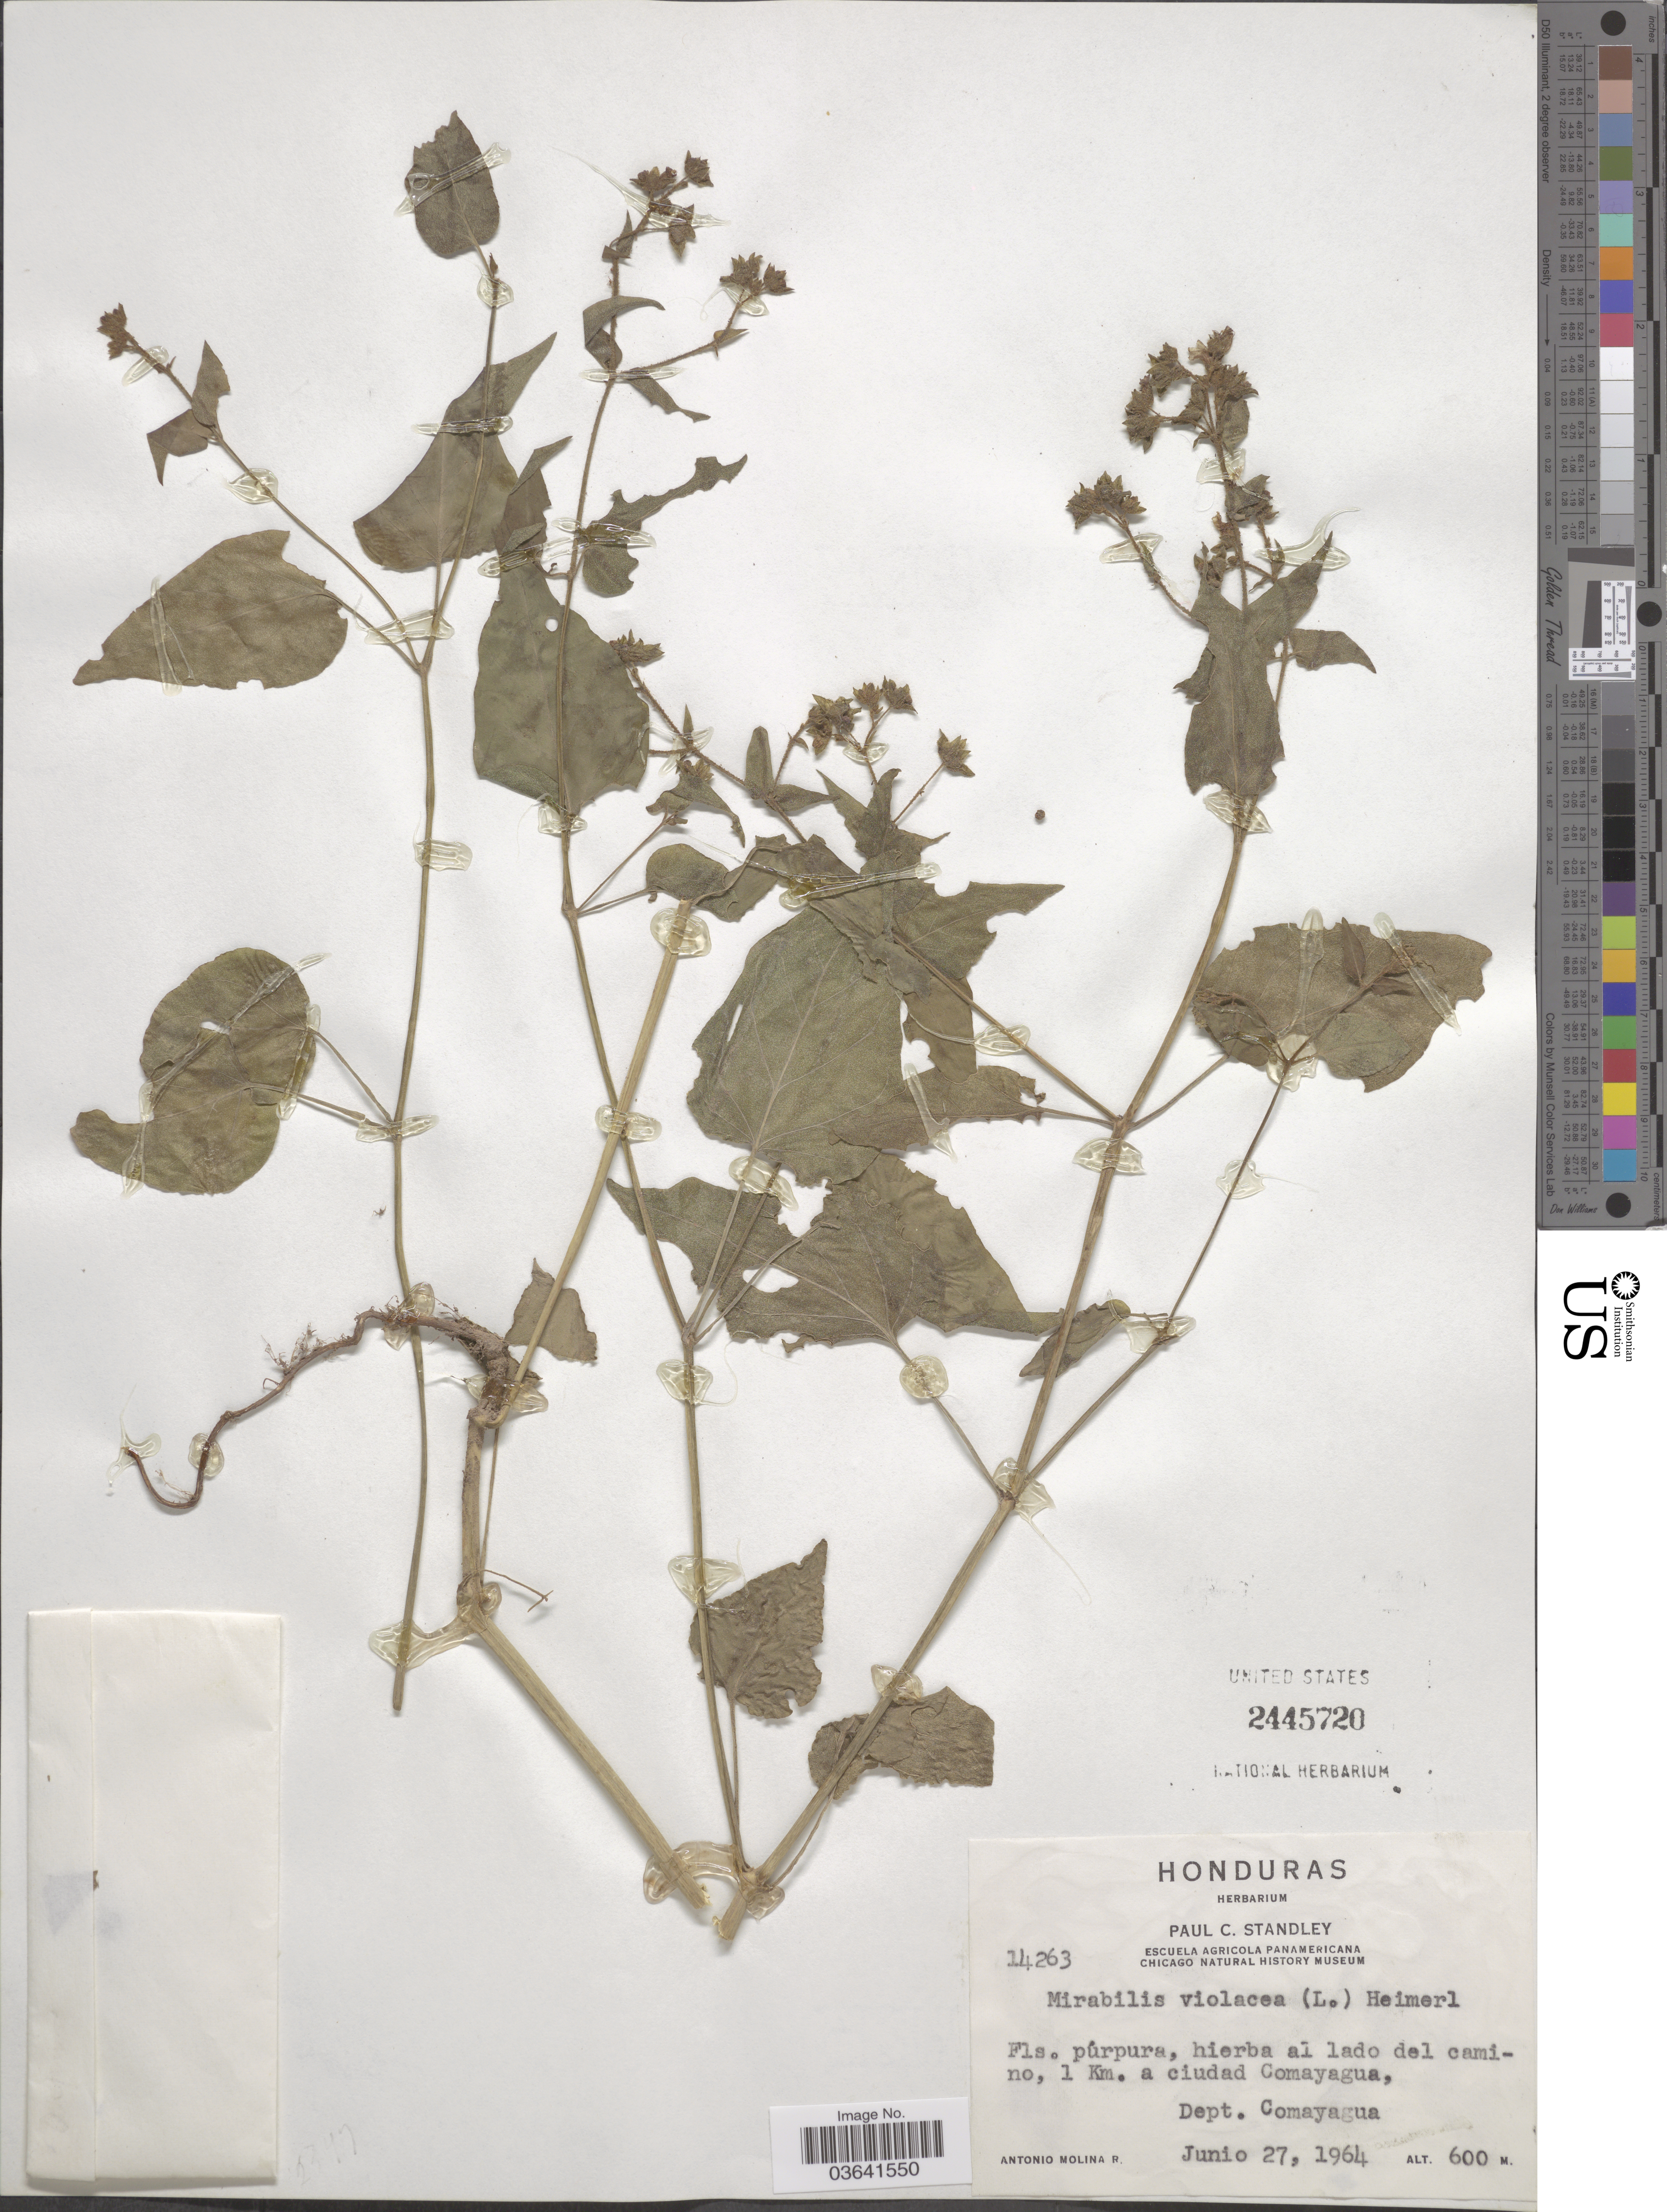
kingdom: Plantae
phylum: Tracheophyta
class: Magnoliopsida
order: Caryophyllales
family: Nyctaginaceae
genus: Mirabilis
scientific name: Mirabilis violacea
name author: (L.) Heimerl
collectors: A. Molina R.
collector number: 14263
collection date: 1964-06-27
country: Honduras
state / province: Comayagua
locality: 1 Km. a ciudad Comayagua, Dept. Comayagua.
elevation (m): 600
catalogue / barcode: US 2445720